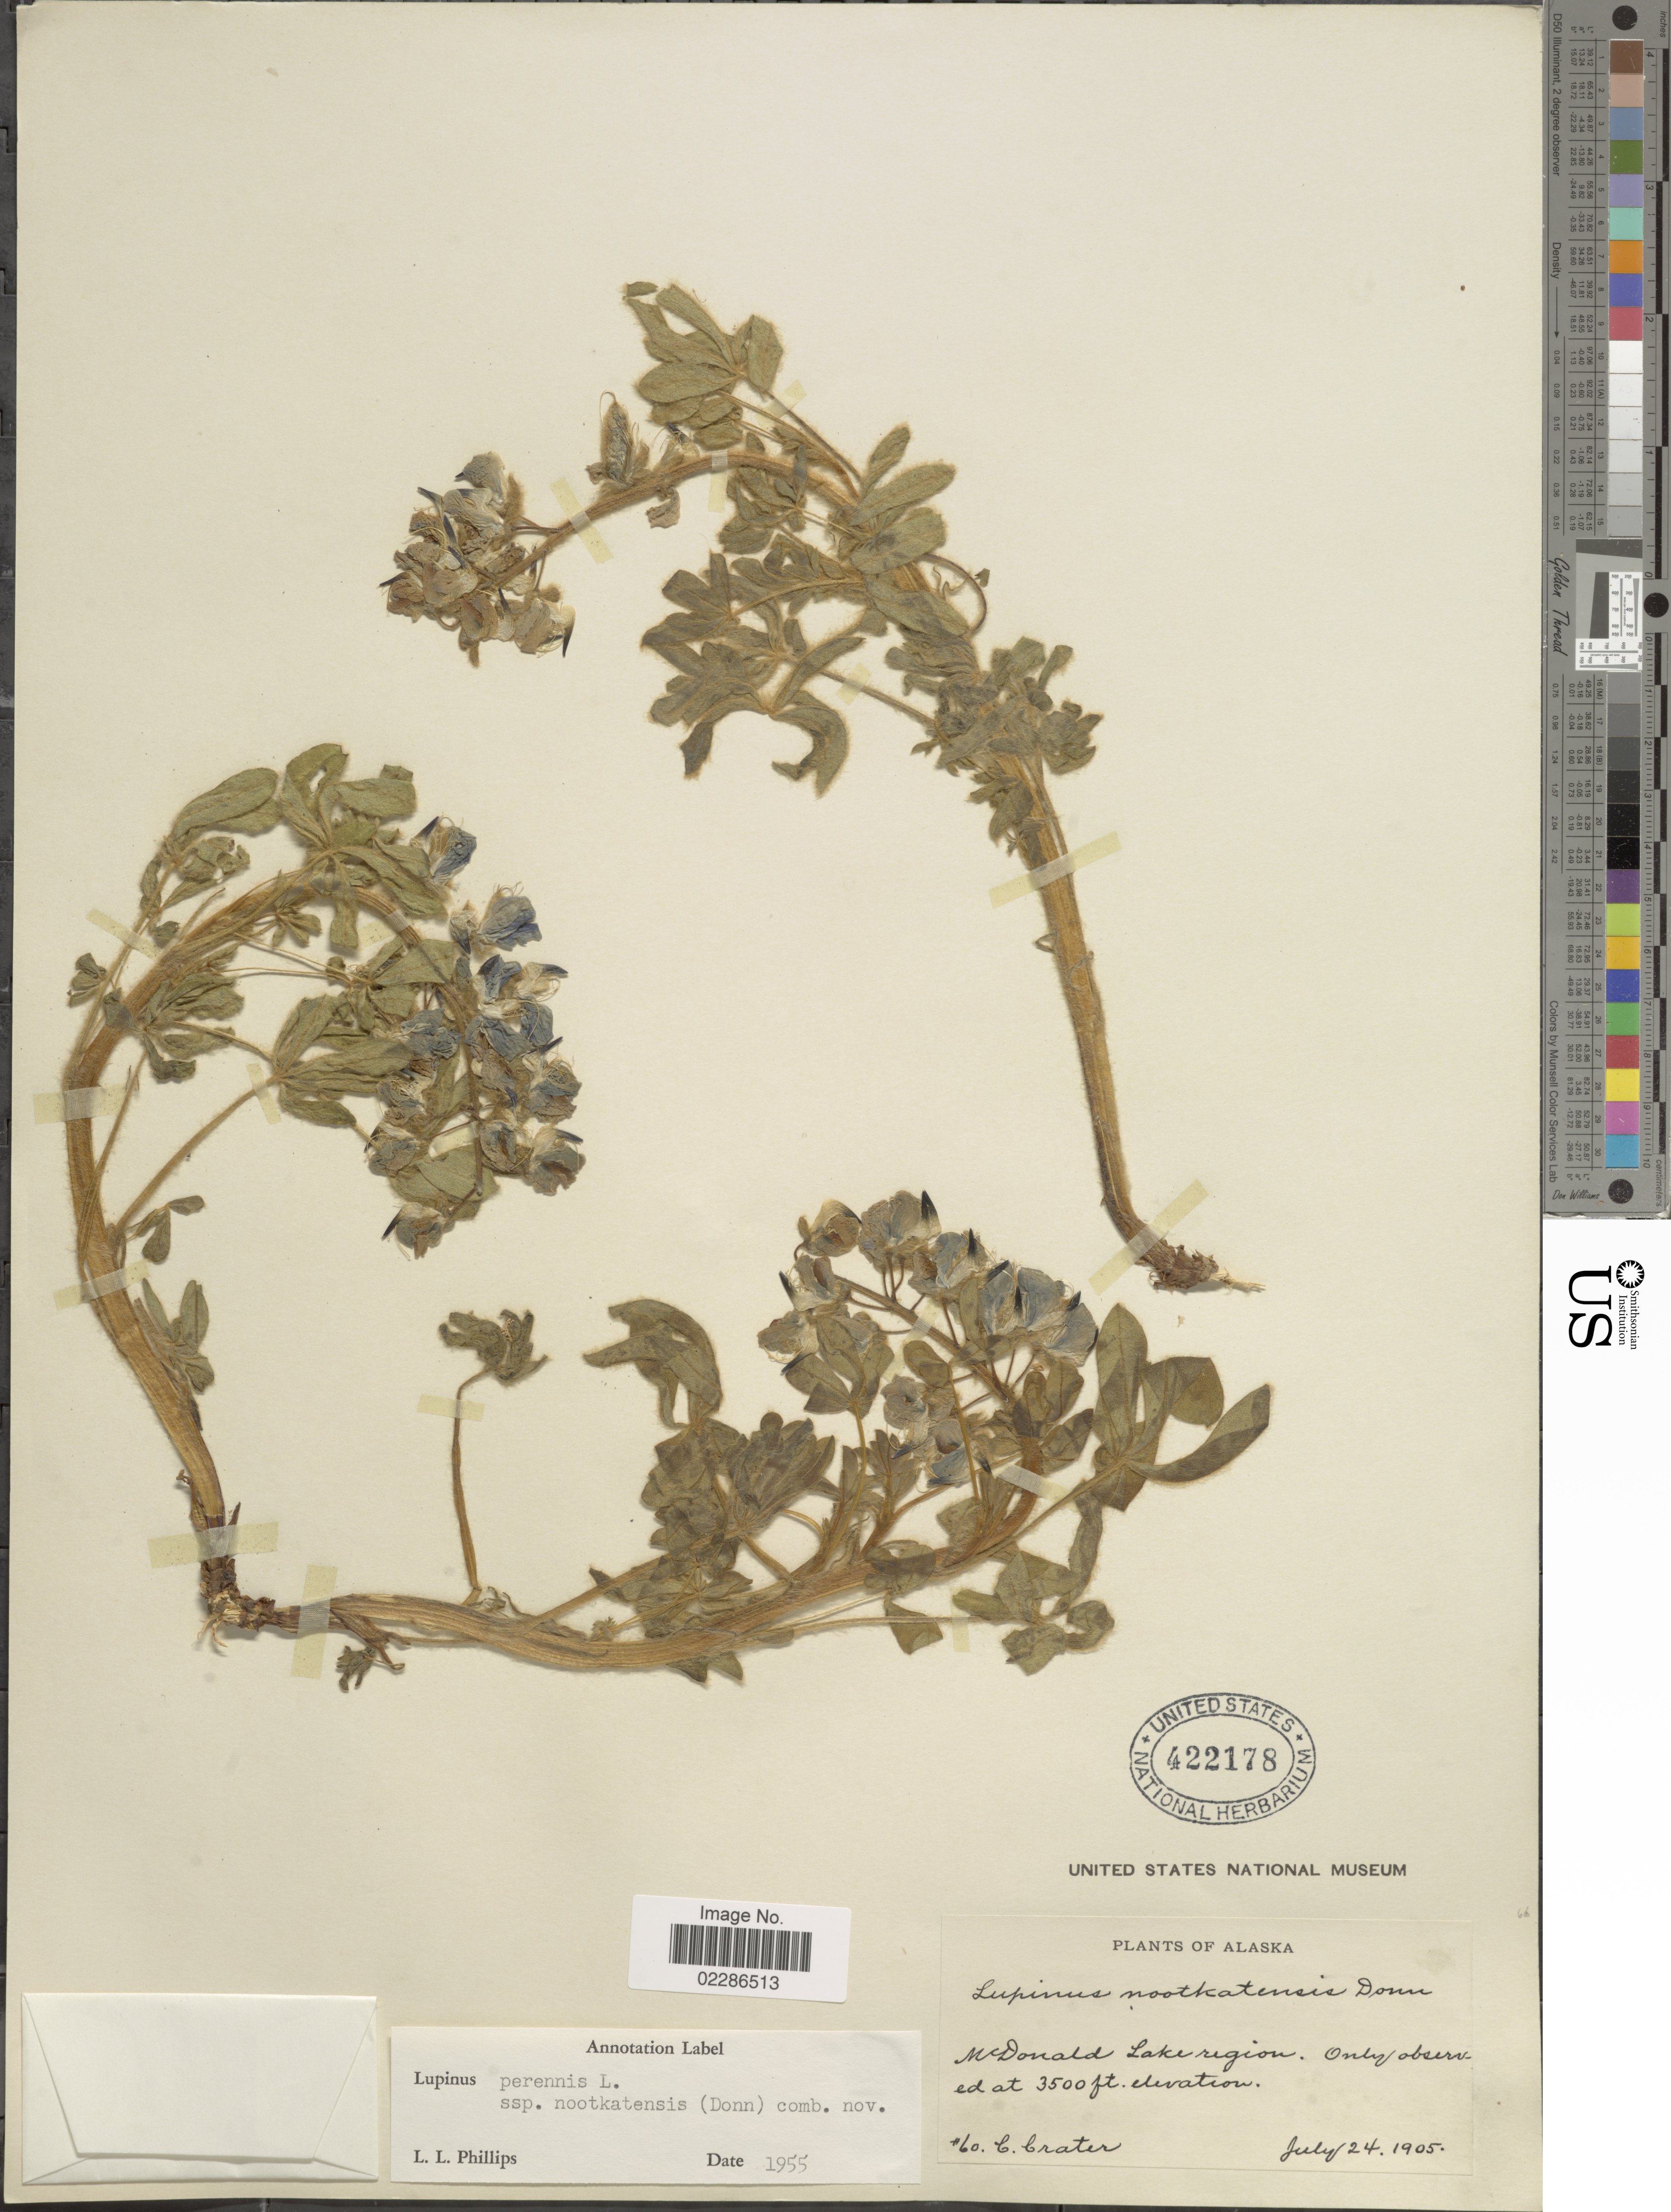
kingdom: Plantae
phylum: Tracheophyta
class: Magnoliopsida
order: Fabales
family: Fabaceae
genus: Lupinus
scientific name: Lupinus nootkatensis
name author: Donn ex Sims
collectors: C. Crater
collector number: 60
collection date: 1905-07-24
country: United States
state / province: Alaska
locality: McDonald Lake region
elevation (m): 1067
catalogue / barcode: US 422178